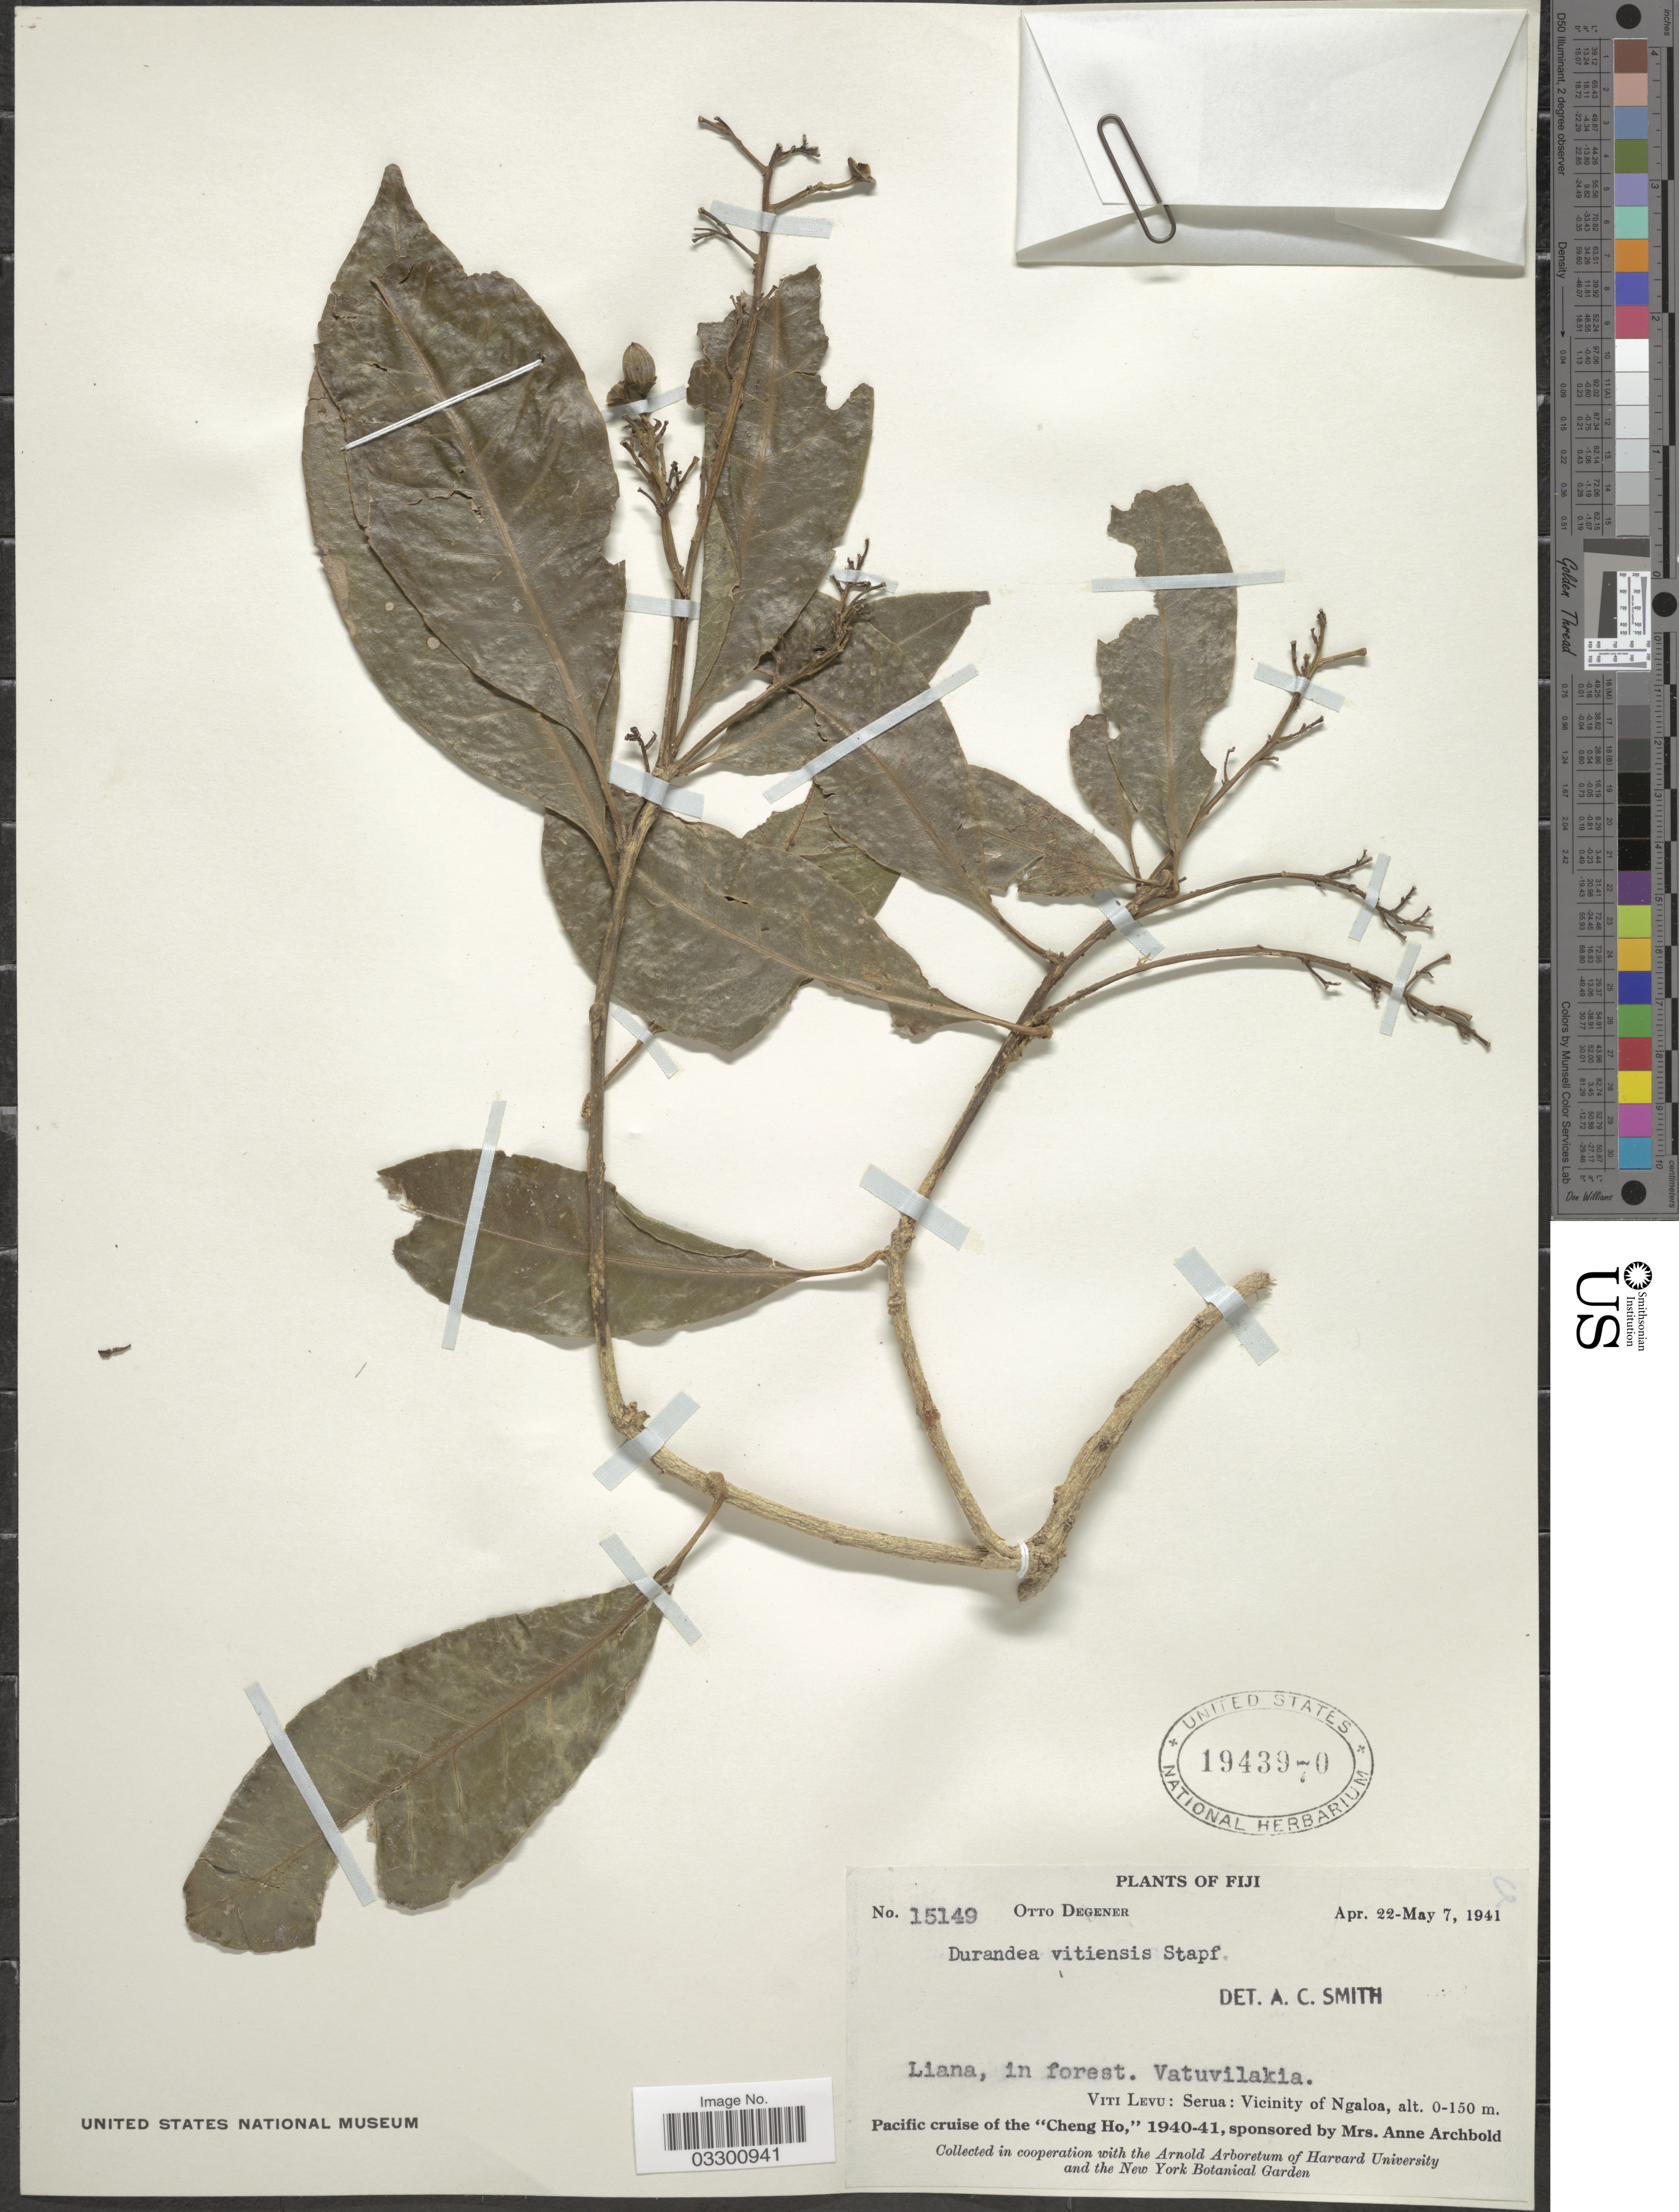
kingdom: Plantae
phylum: Tracheophyta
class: Magnoliopsida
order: Malpighiales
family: Linaceae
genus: Durandea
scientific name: Durandea vitiensis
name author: Stapf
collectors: O. Degener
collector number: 15149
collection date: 1941-04-22/1941-05-07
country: Fiji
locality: Vatuvilakia [unsure placement]. Viti Letu: Serua: Vicinity of Ngaloa.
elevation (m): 0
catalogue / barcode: US 1943970